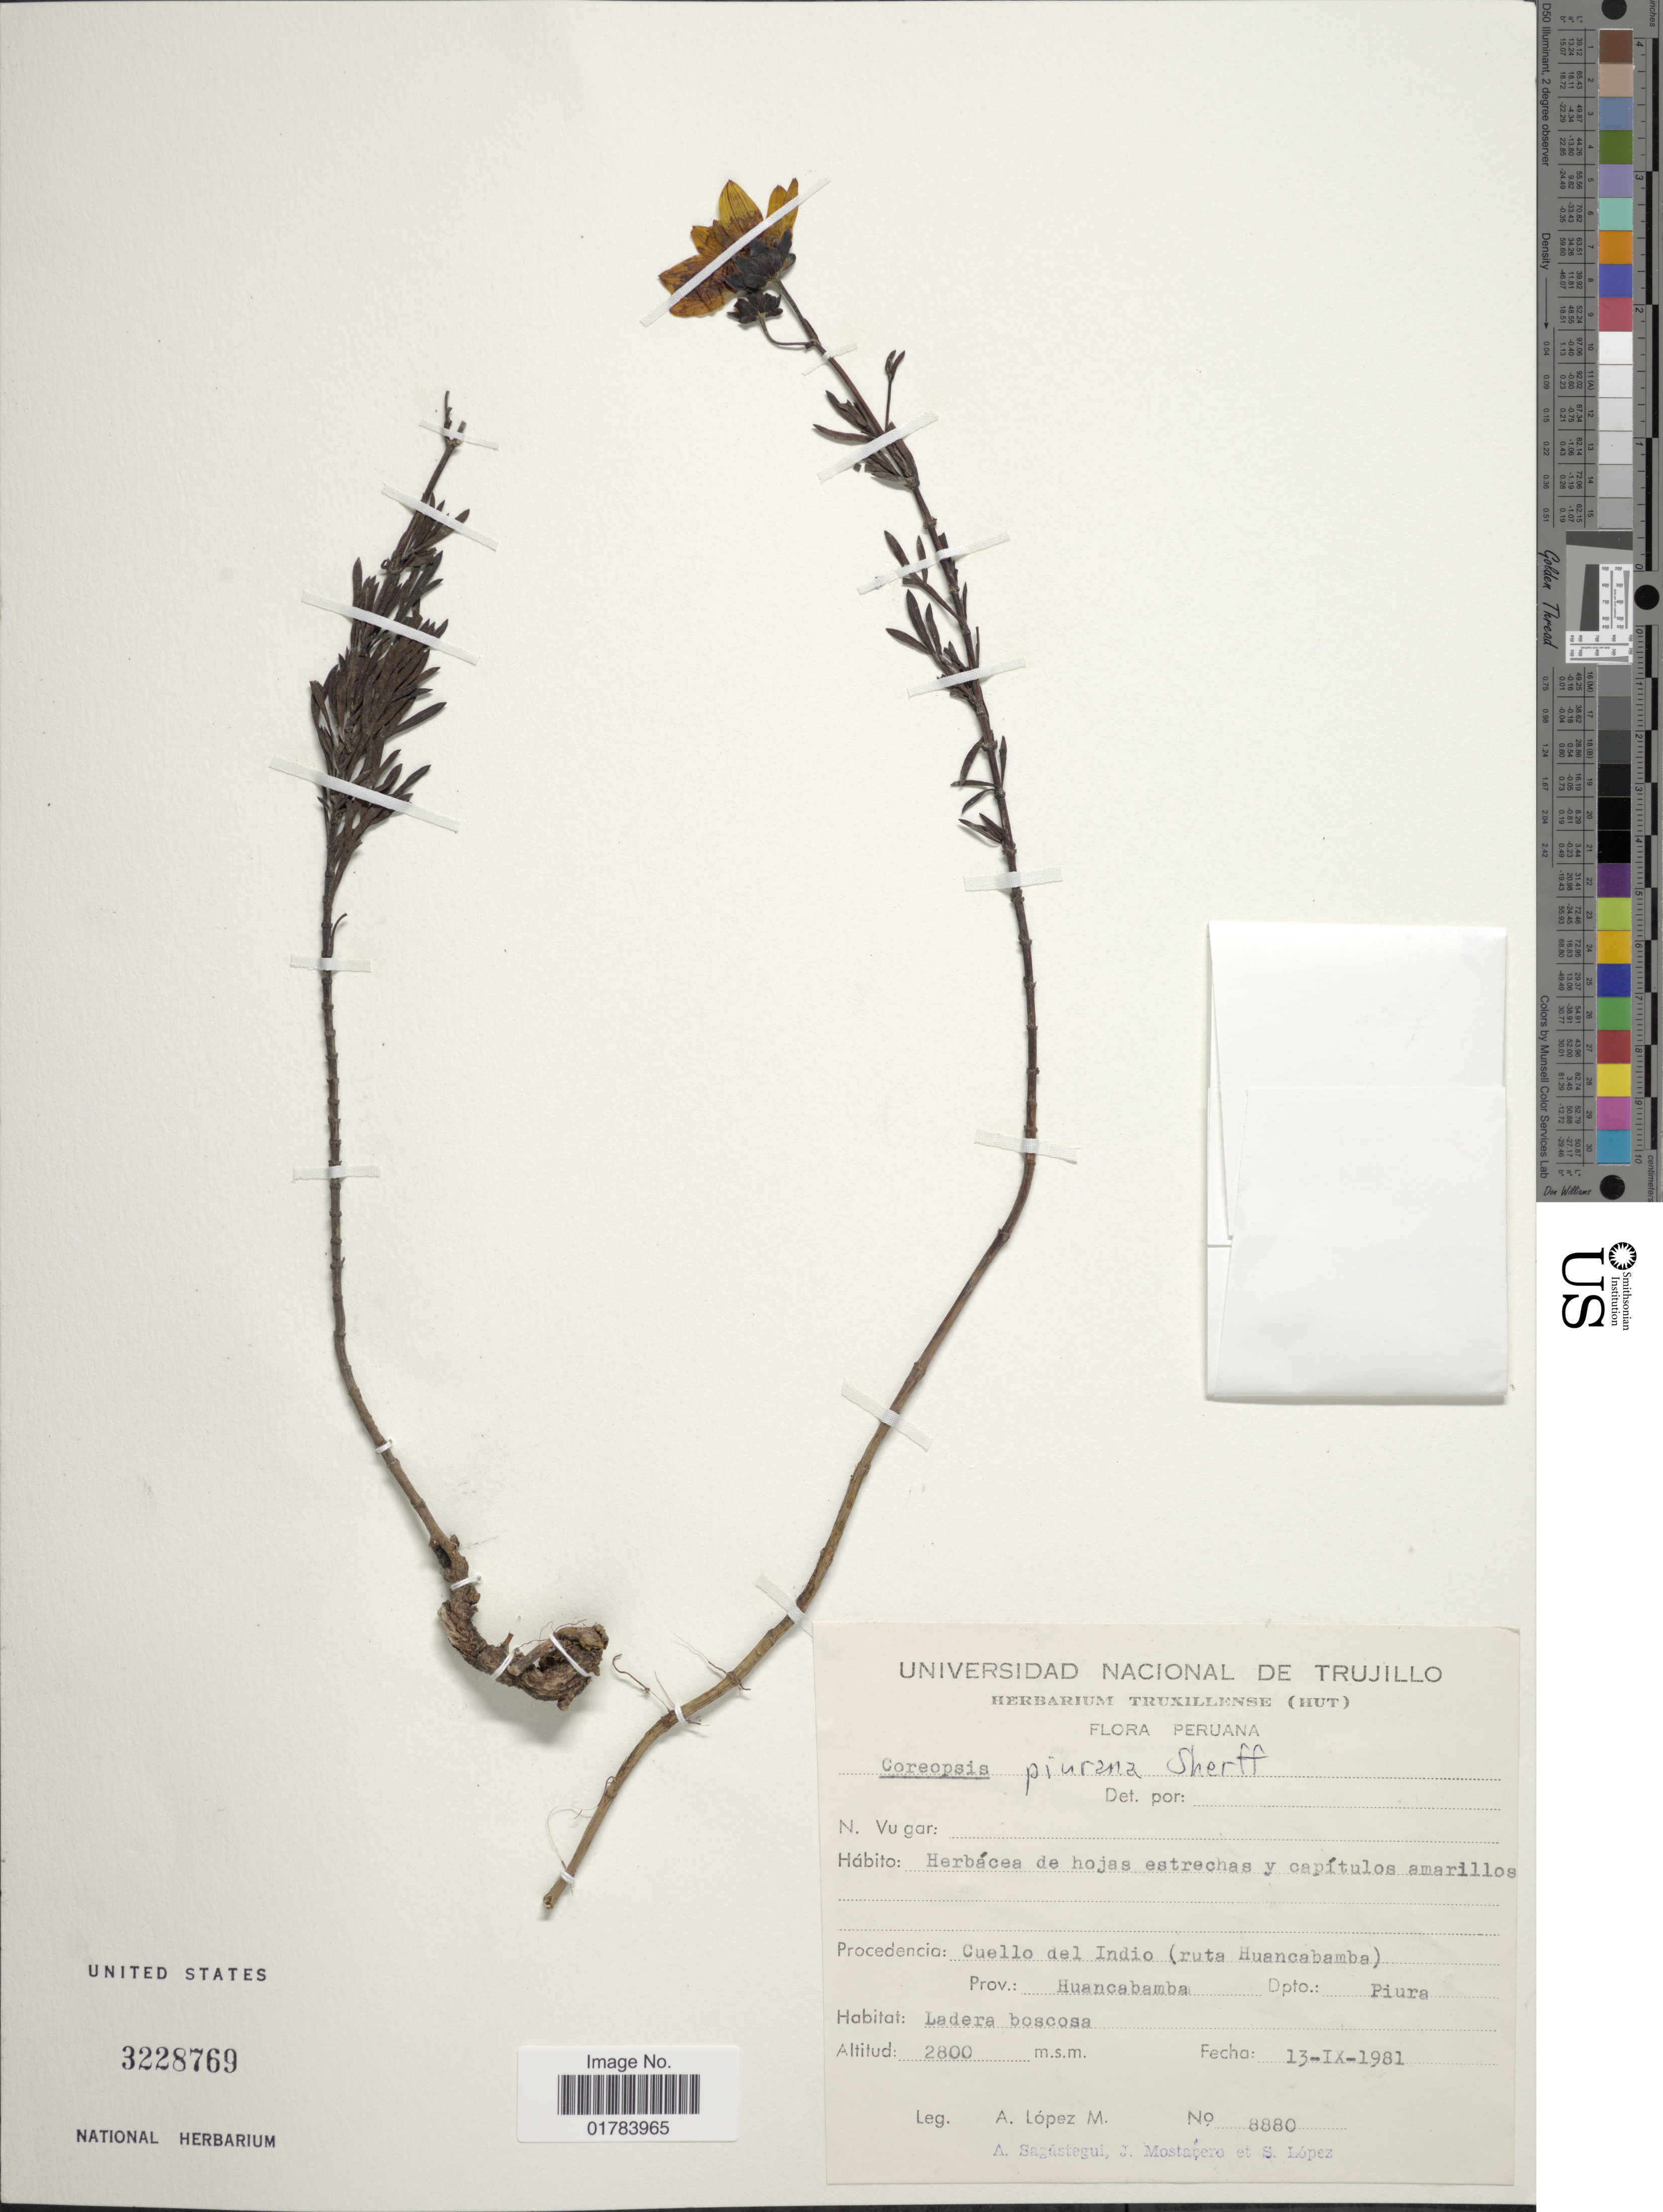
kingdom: Plantae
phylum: Tracheophyta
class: Magnoliopsida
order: Asterales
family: Asteraceae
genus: Coreopsis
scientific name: Coreopsis piurana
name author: Sherff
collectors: A. López M., A. Sagástegui A., J. Mostacero & S. Lopez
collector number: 8880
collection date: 1981-09-13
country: Peru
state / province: Piura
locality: Procedencia: Cuello del Indio (ruta Huancabamba) Prov.: Huancabamba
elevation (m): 2800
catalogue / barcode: US 3228769